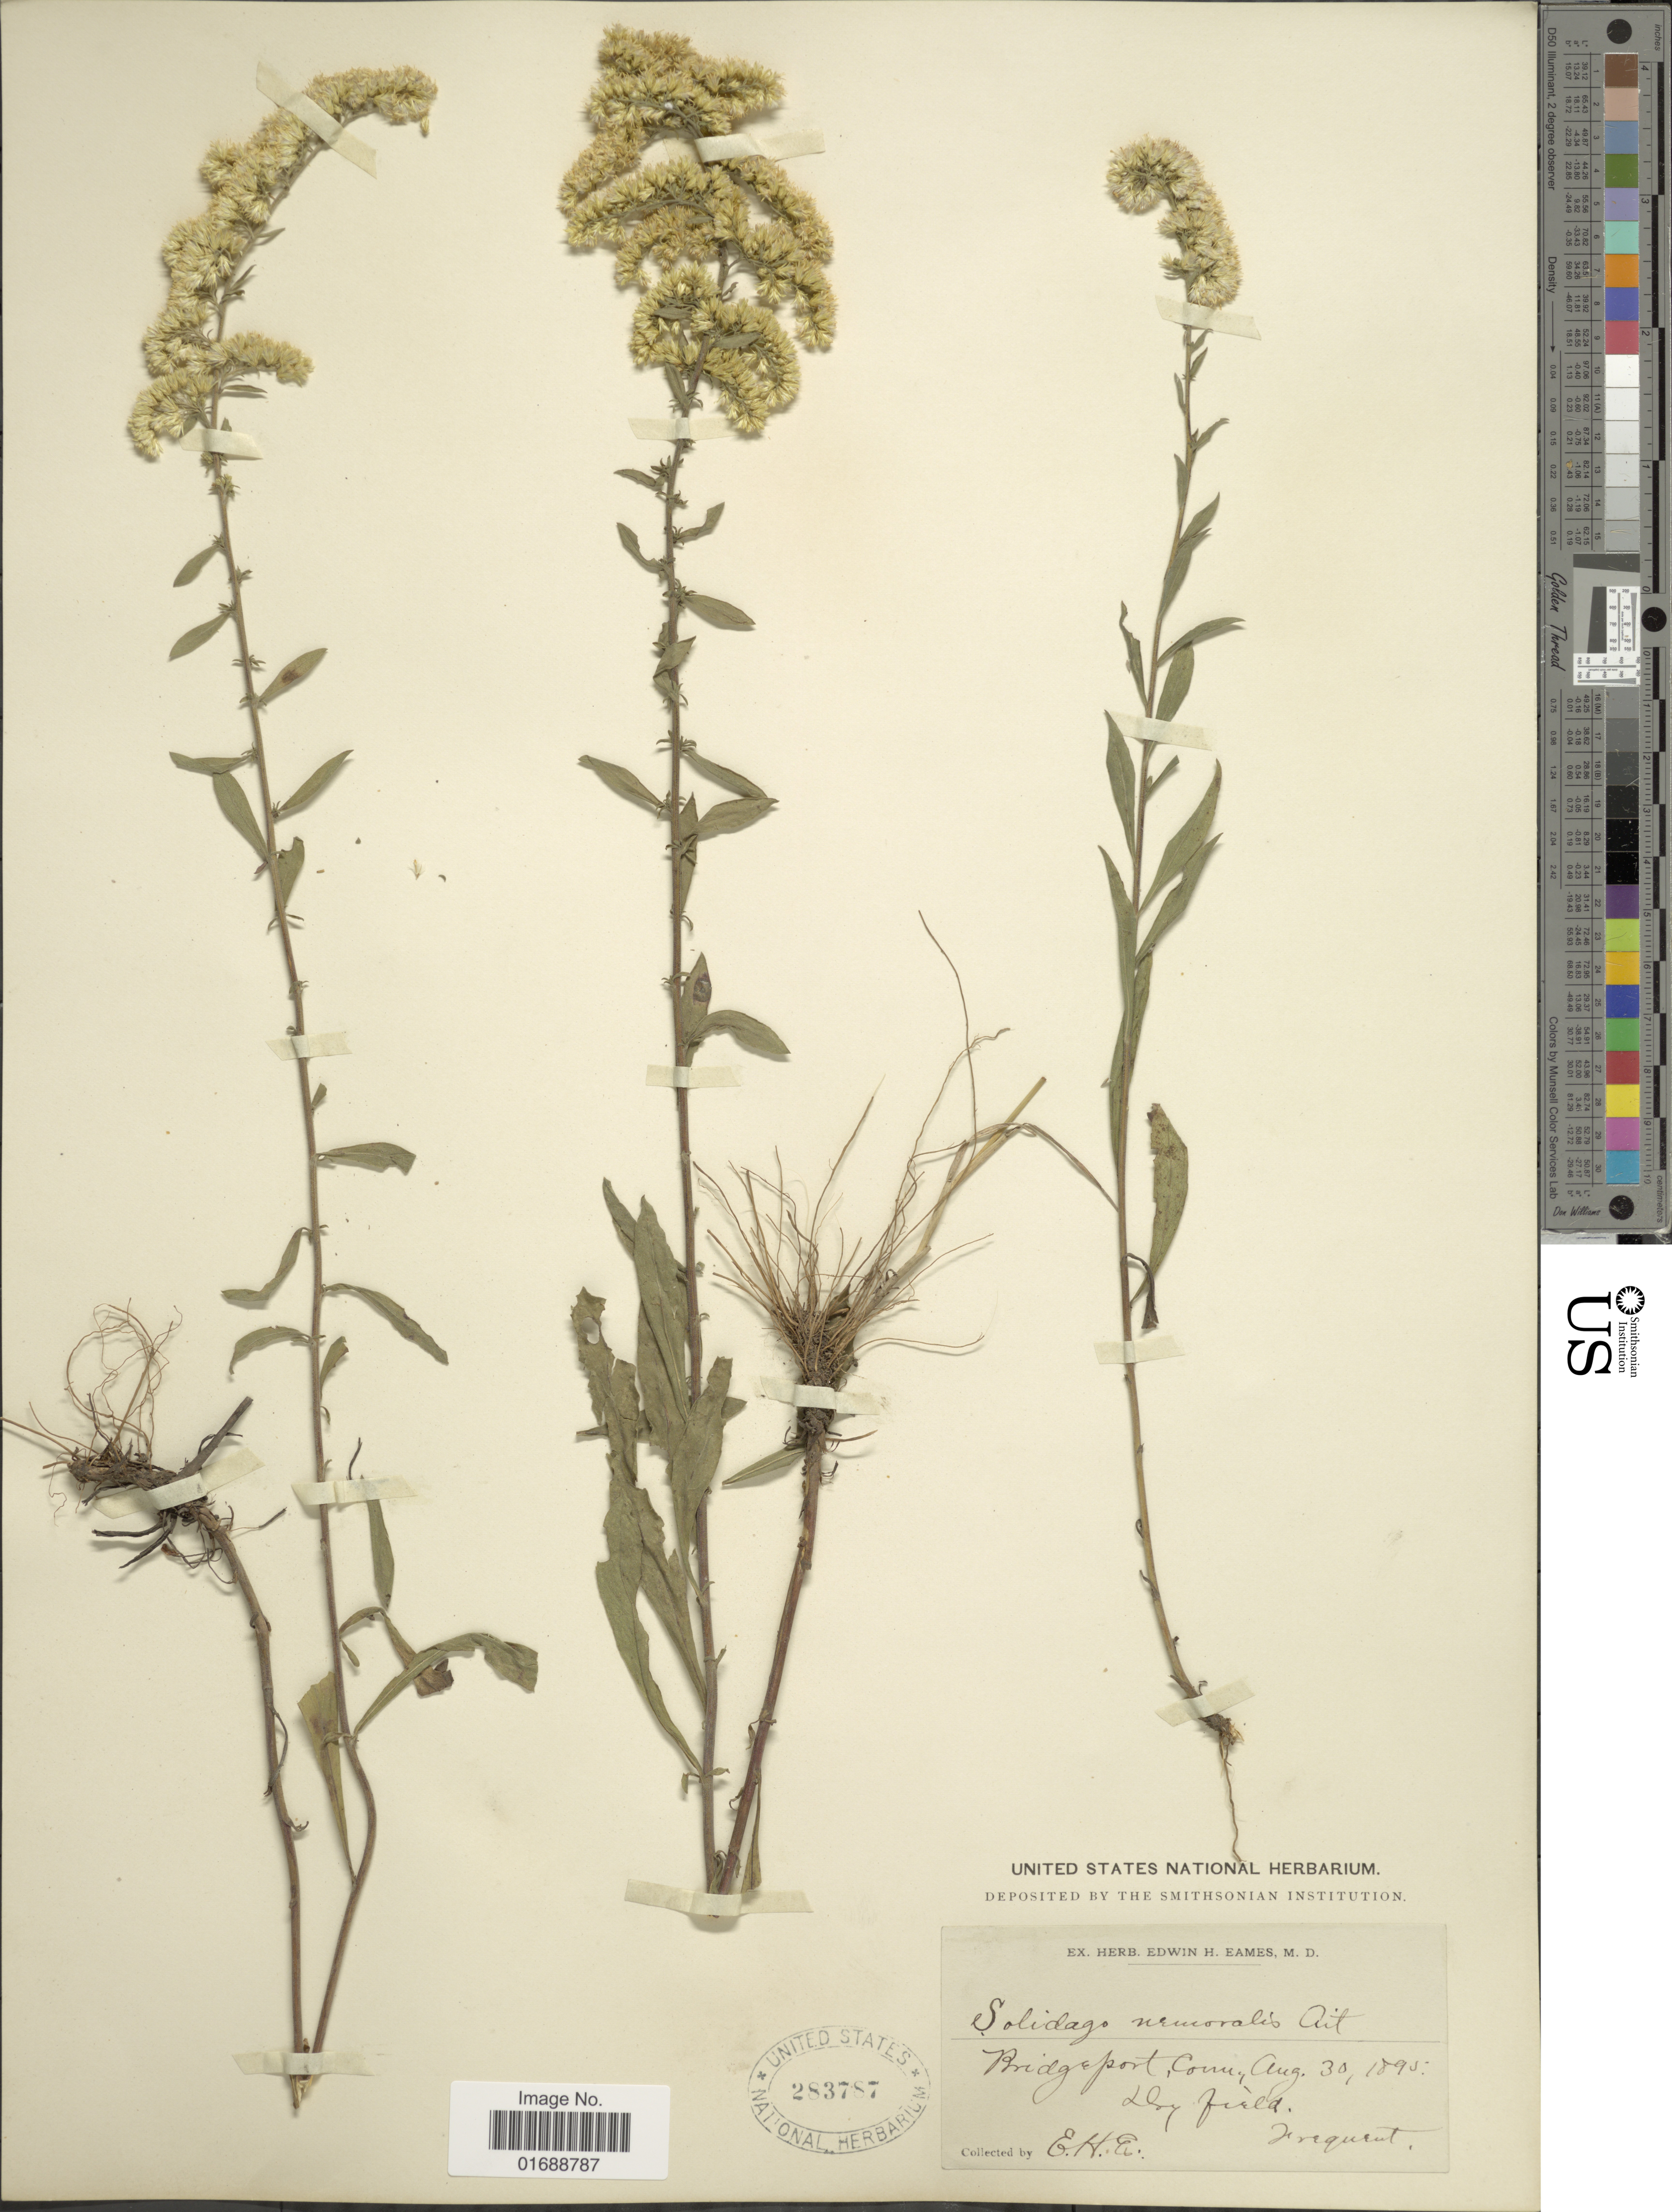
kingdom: Plantae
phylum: Tracheophyta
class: Magnoliopsida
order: Asterales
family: Asteraceae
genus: Solidago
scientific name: Solidago nemoralis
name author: Aiton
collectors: E. H. Eames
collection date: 1895-08-30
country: United States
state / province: Connecticut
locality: Bridgeport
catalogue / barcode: US 283787